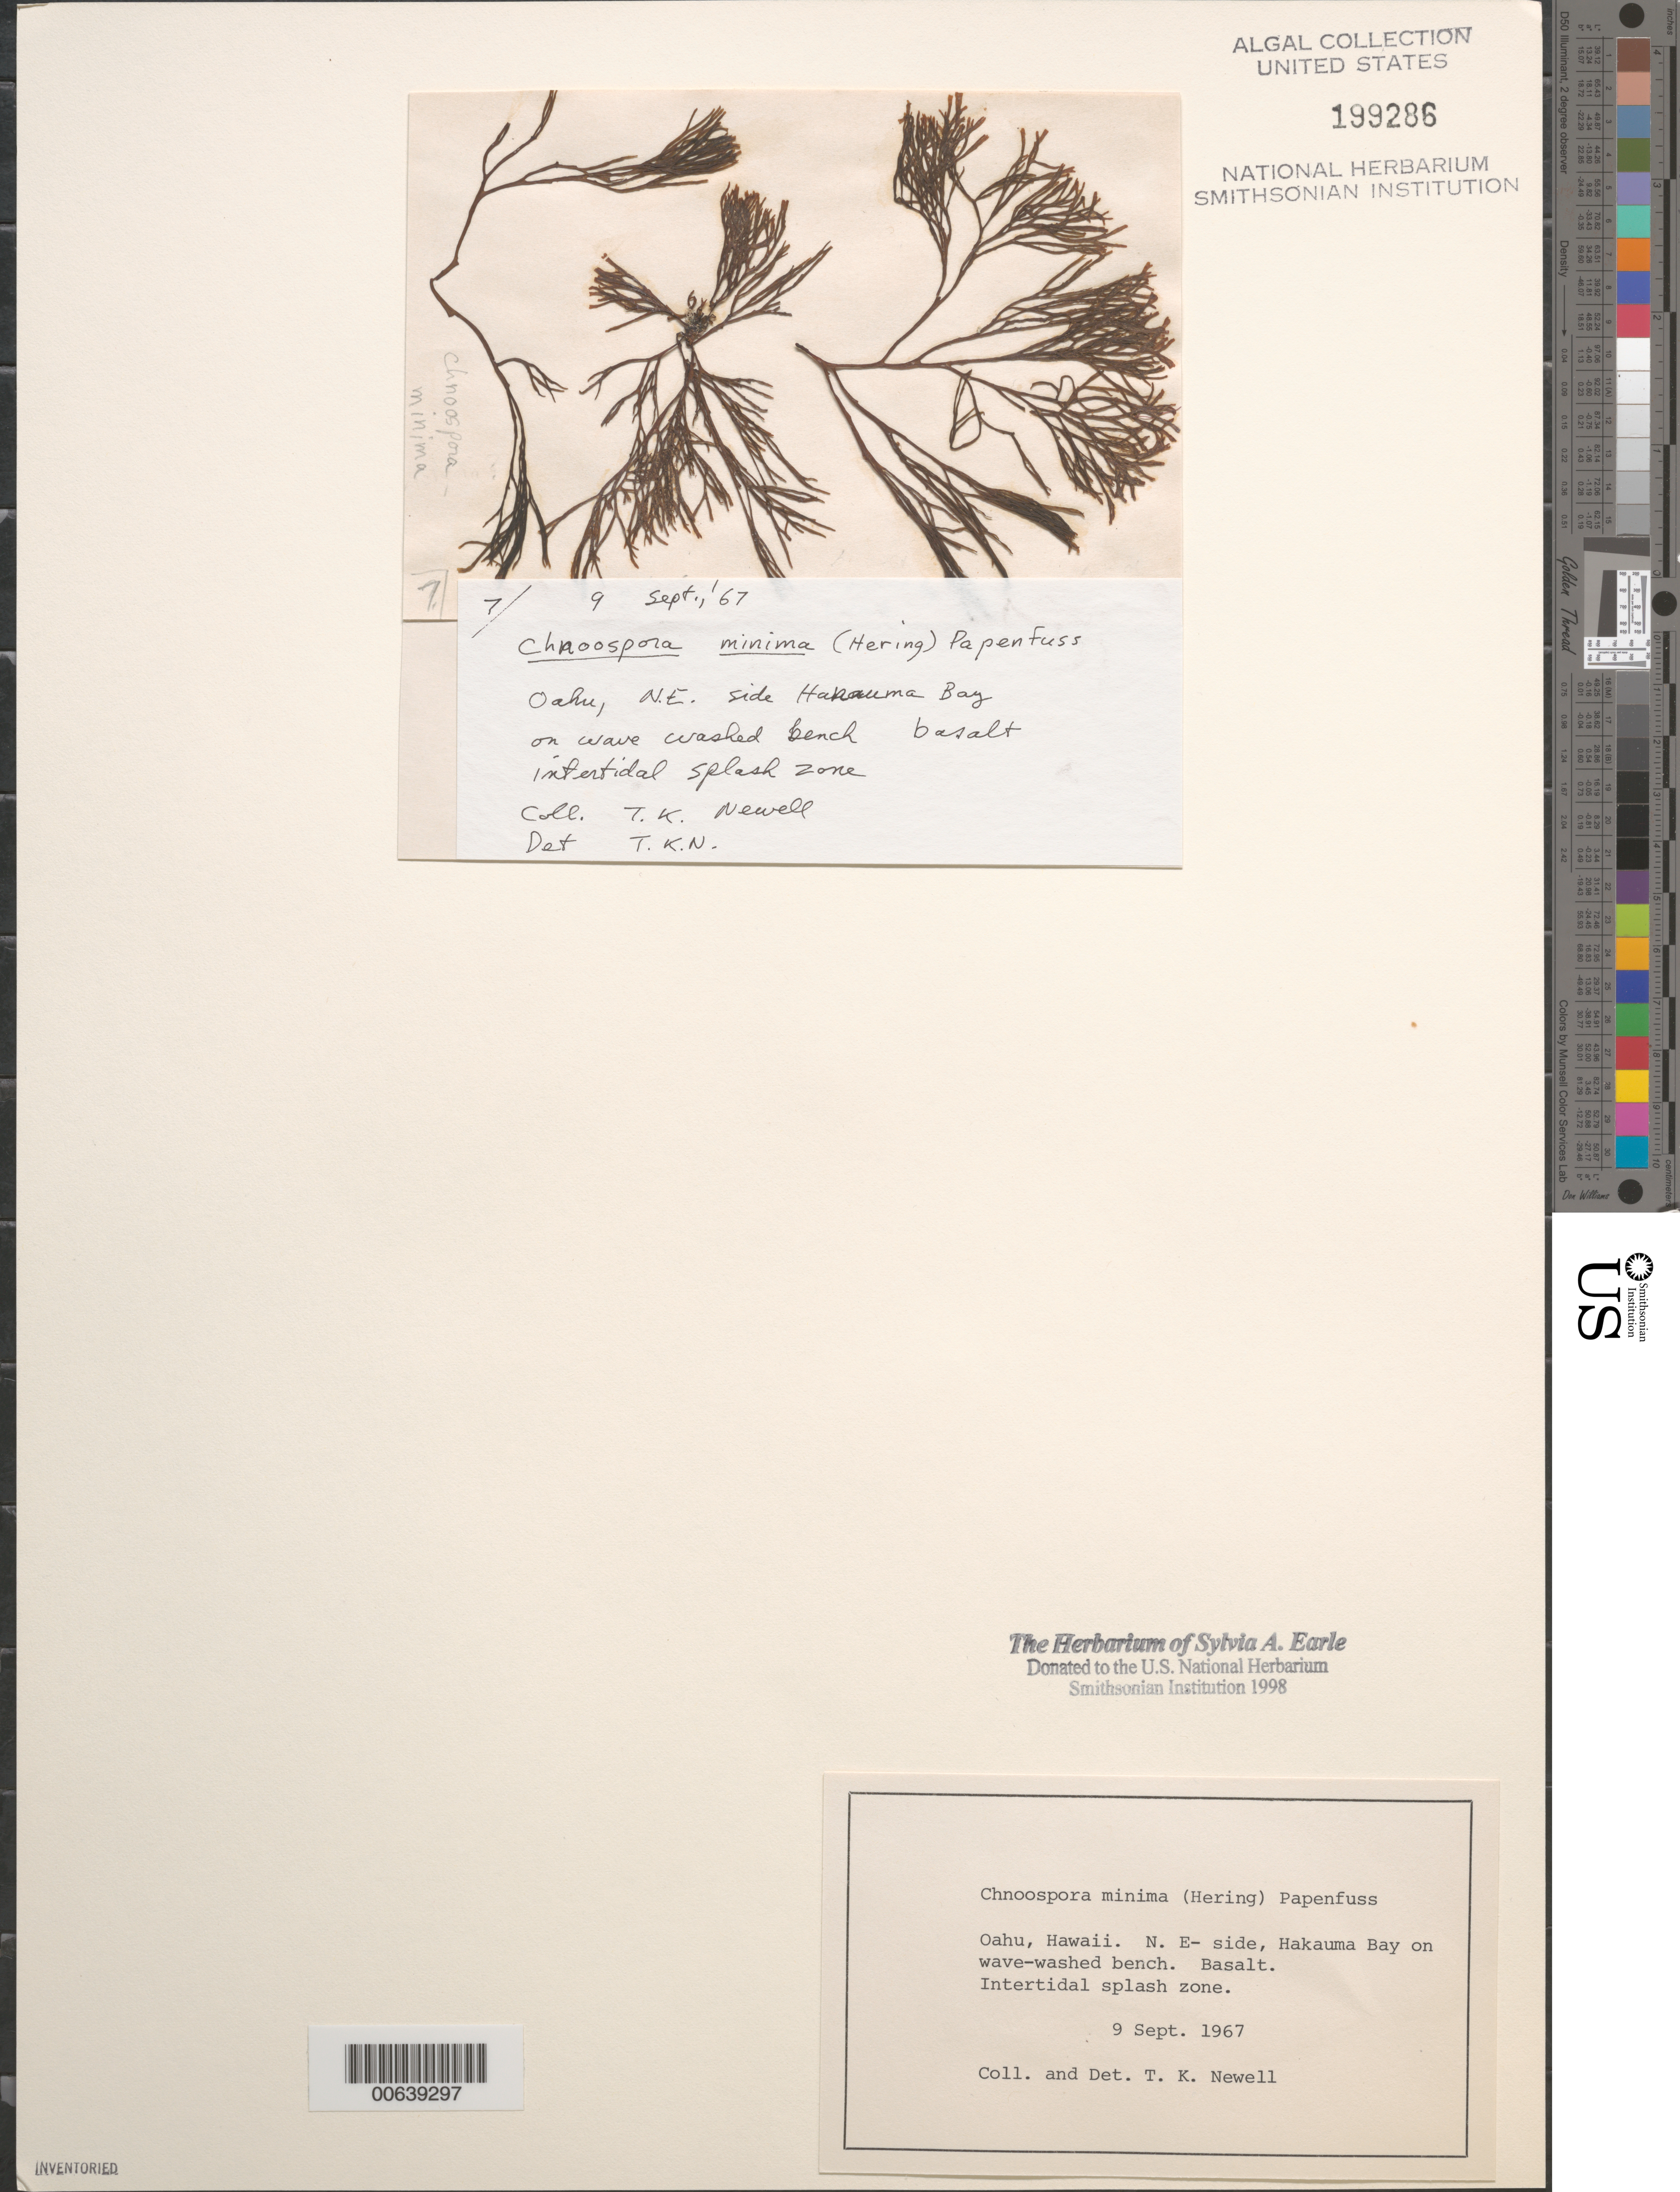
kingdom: Chromista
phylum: Ochrophyta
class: Phaeophyceae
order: Scytosiphonales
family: Scytosiphonaceae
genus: Chnoospora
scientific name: Chnoospora minima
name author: (Hering) Papenf.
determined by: Newell, Thomas K.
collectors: T. K. Newell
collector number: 7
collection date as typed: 09 Sep 1967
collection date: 1967-09-09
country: United States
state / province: Hawaii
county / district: Honolulu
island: Oahu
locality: Hanauma Bay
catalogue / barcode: US 199286